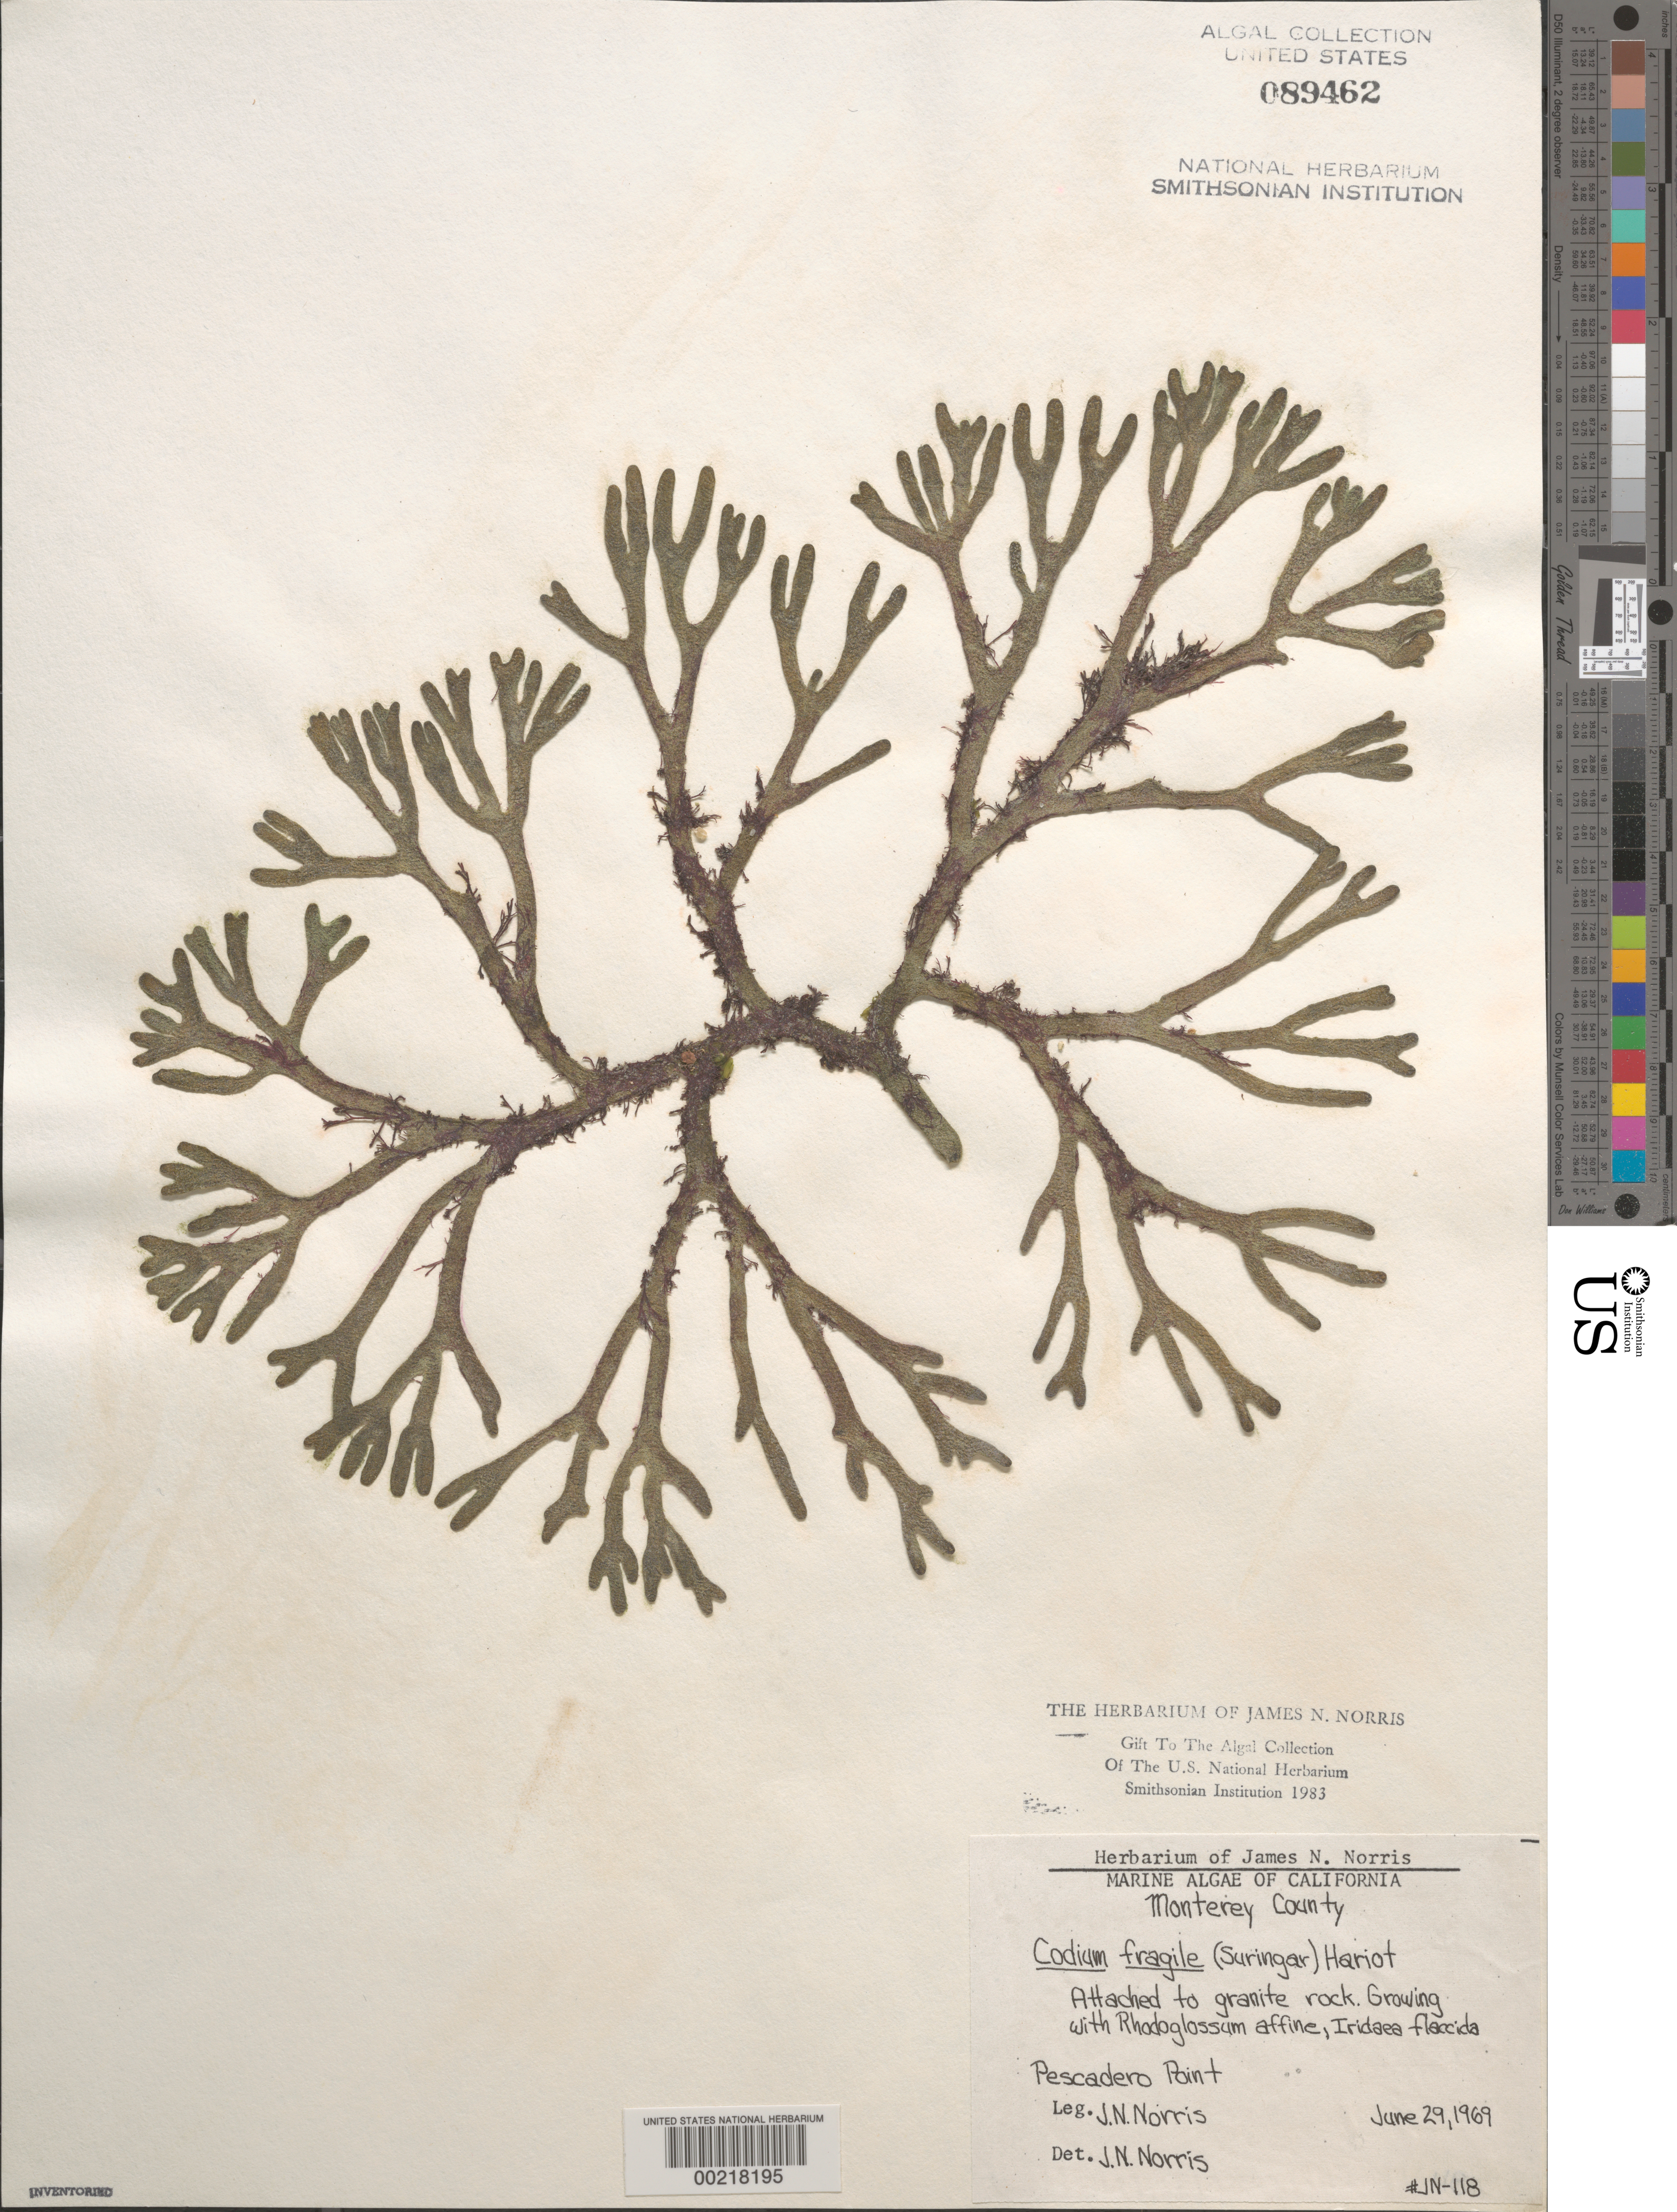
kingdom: Plantae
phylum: Chlorophyta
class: Ulvophyceae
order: Bryopsidales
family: Codiaceae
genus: Codium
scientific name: Codium fragile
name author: (Suringar) P. Hariot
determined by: Norris, James N.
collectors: J. N. Norris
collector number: JN-118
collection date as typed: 29 Jun 1969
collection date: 1969-06-29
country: United States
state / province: California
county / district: Monterey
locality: Pescadero Point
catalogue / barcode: US 89462